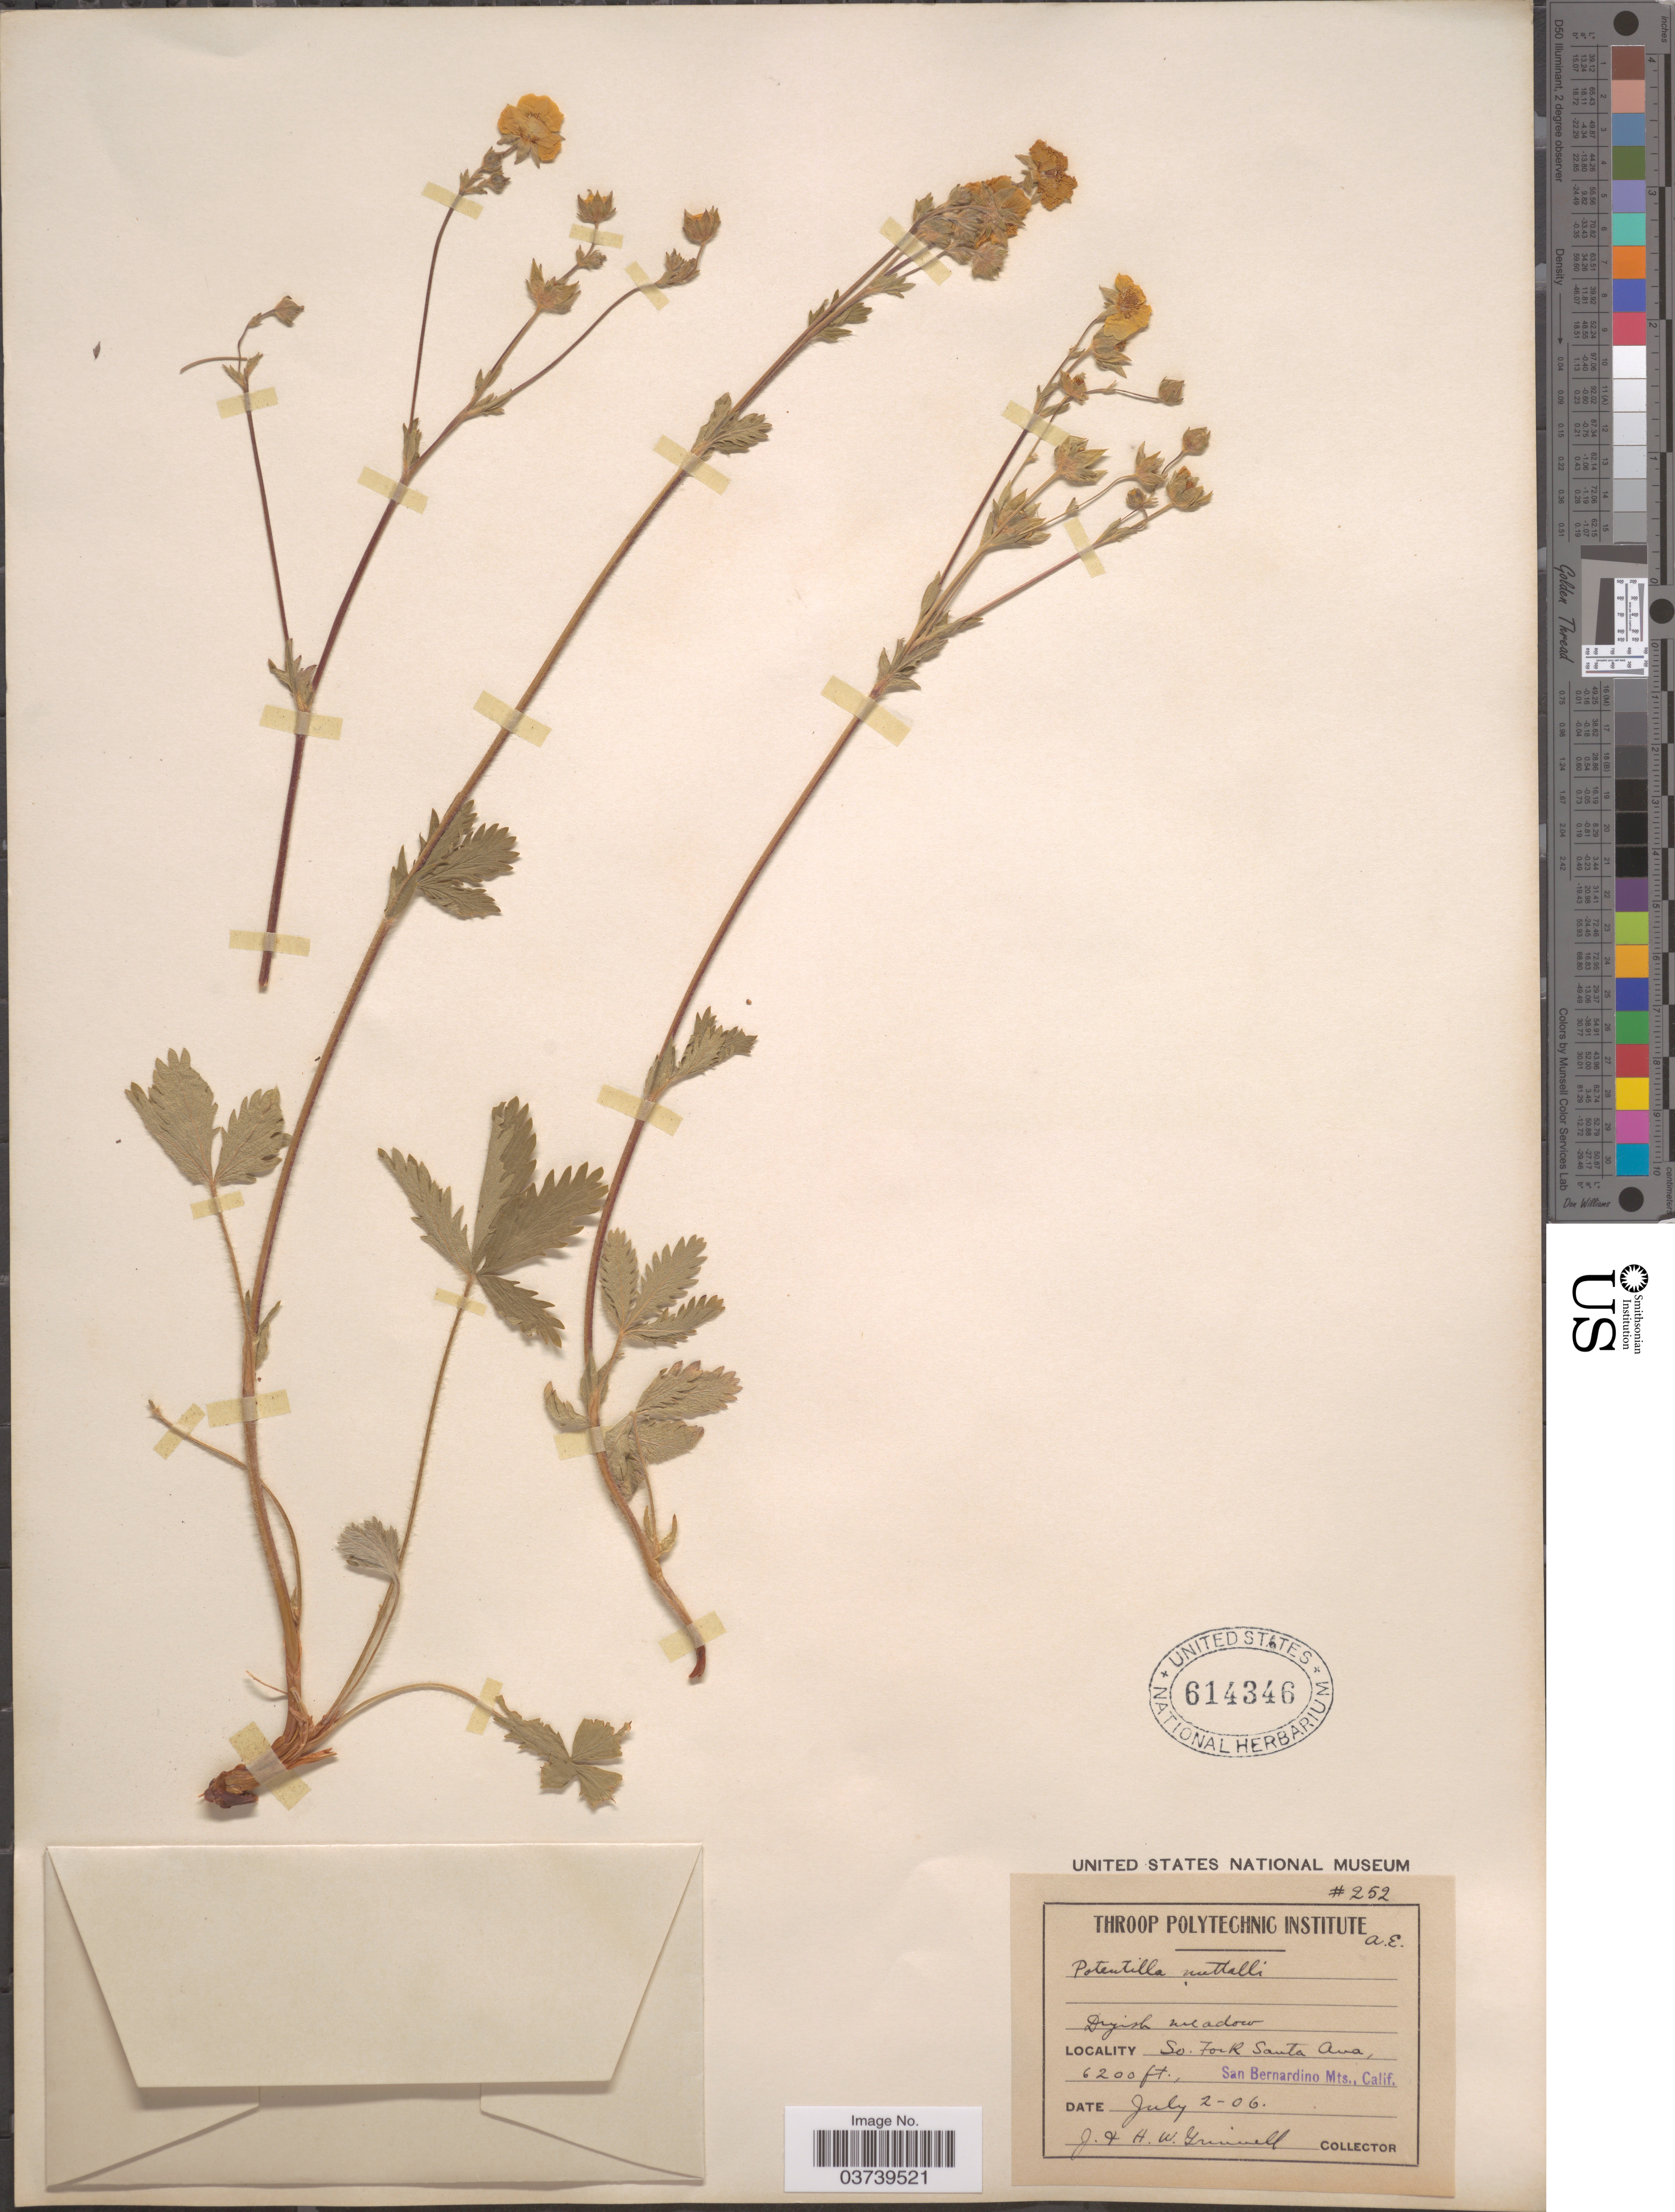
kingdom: Plantae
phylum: Tracheophyta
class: Magnoliopsida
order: Rosales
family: Rosaceae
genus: Potentilla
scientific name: Potentilla gracilis var. fastigiata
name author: (Nutt.) S. Watson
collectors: J. Grinnell & H. Grinnell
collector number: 252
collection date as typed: Transcribed d/m/y: 2/7/6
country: United States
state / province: California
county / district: San Bernardino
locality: So. Fork Santa Ana, San Bernardino Mts.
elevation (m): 1890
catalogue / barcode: US 614346